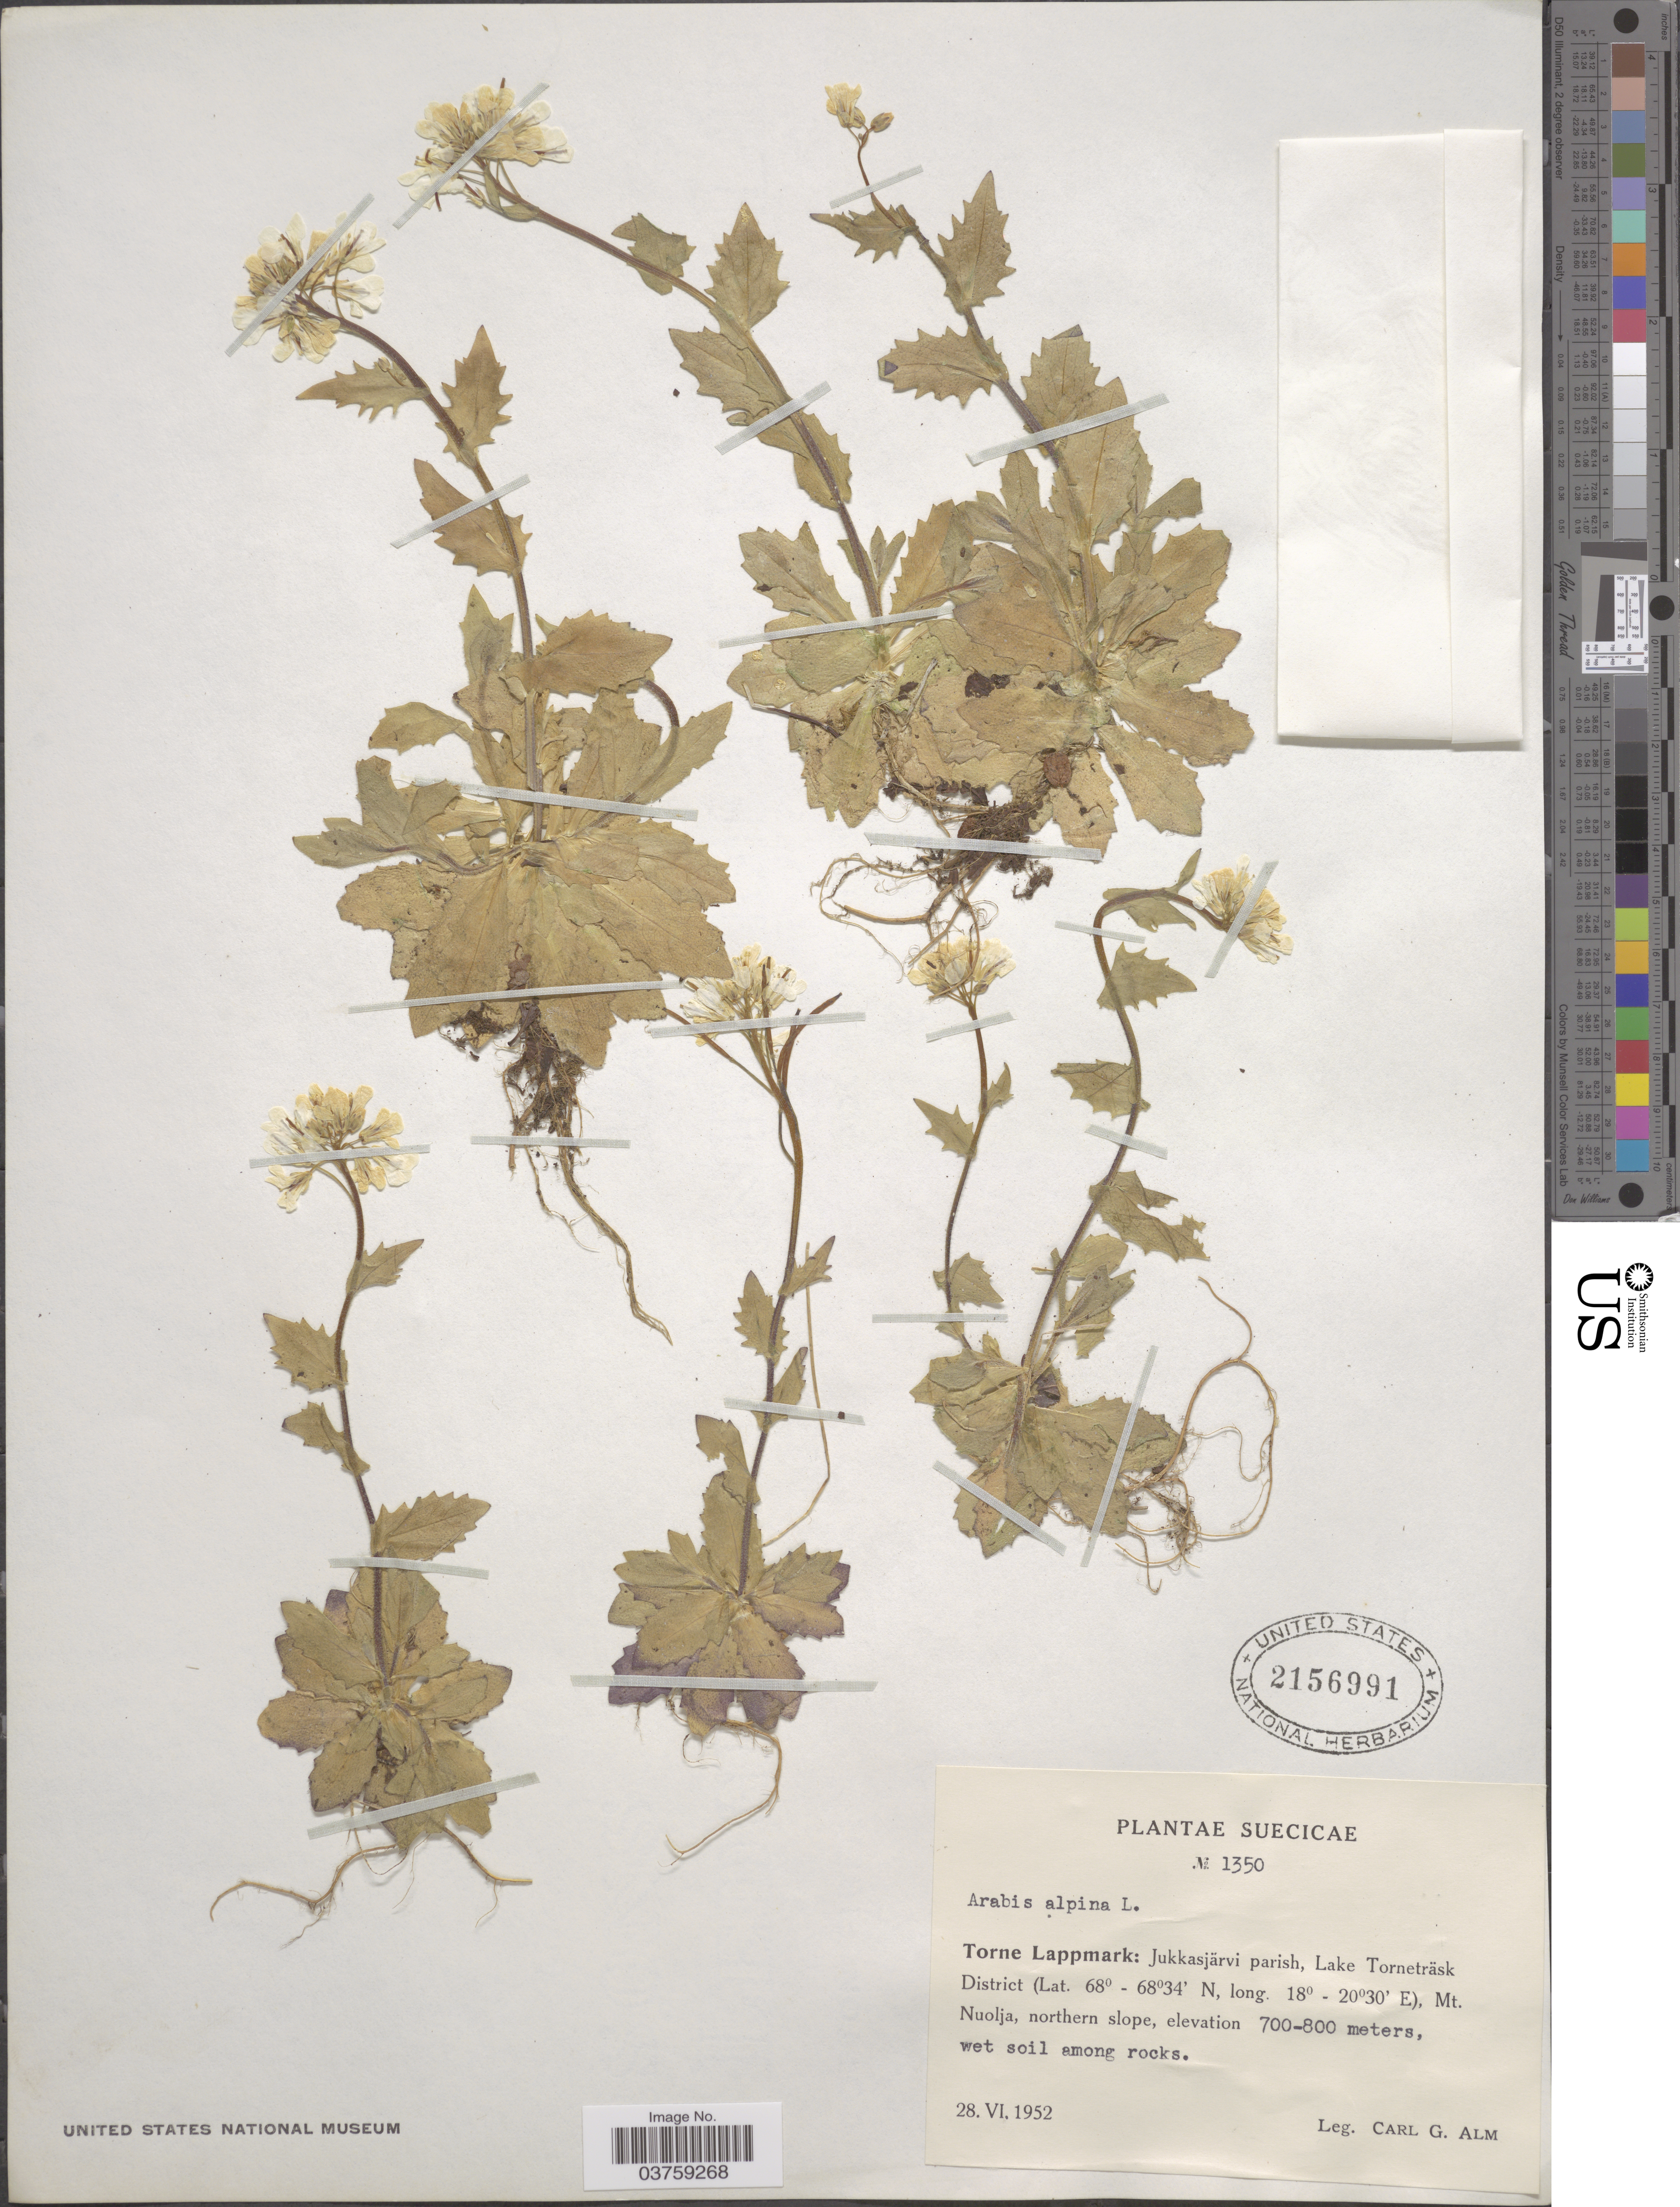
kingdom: Plantae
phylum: Tracheophyta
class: Magnoliopsida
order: Brassicales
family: Brassicaceae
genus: Arabis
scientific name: Arabis alpina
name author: L.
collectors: C. G. Alm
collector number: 1350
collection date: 1952-06-28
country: Sweden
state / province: Norrbotten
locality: Suecicæ. Torne Lappmark: Jukkasjärvi parish, Lake Torneträsk District, Mt. Nuolja, northern slope.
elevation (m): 700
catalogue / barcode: US 2156991